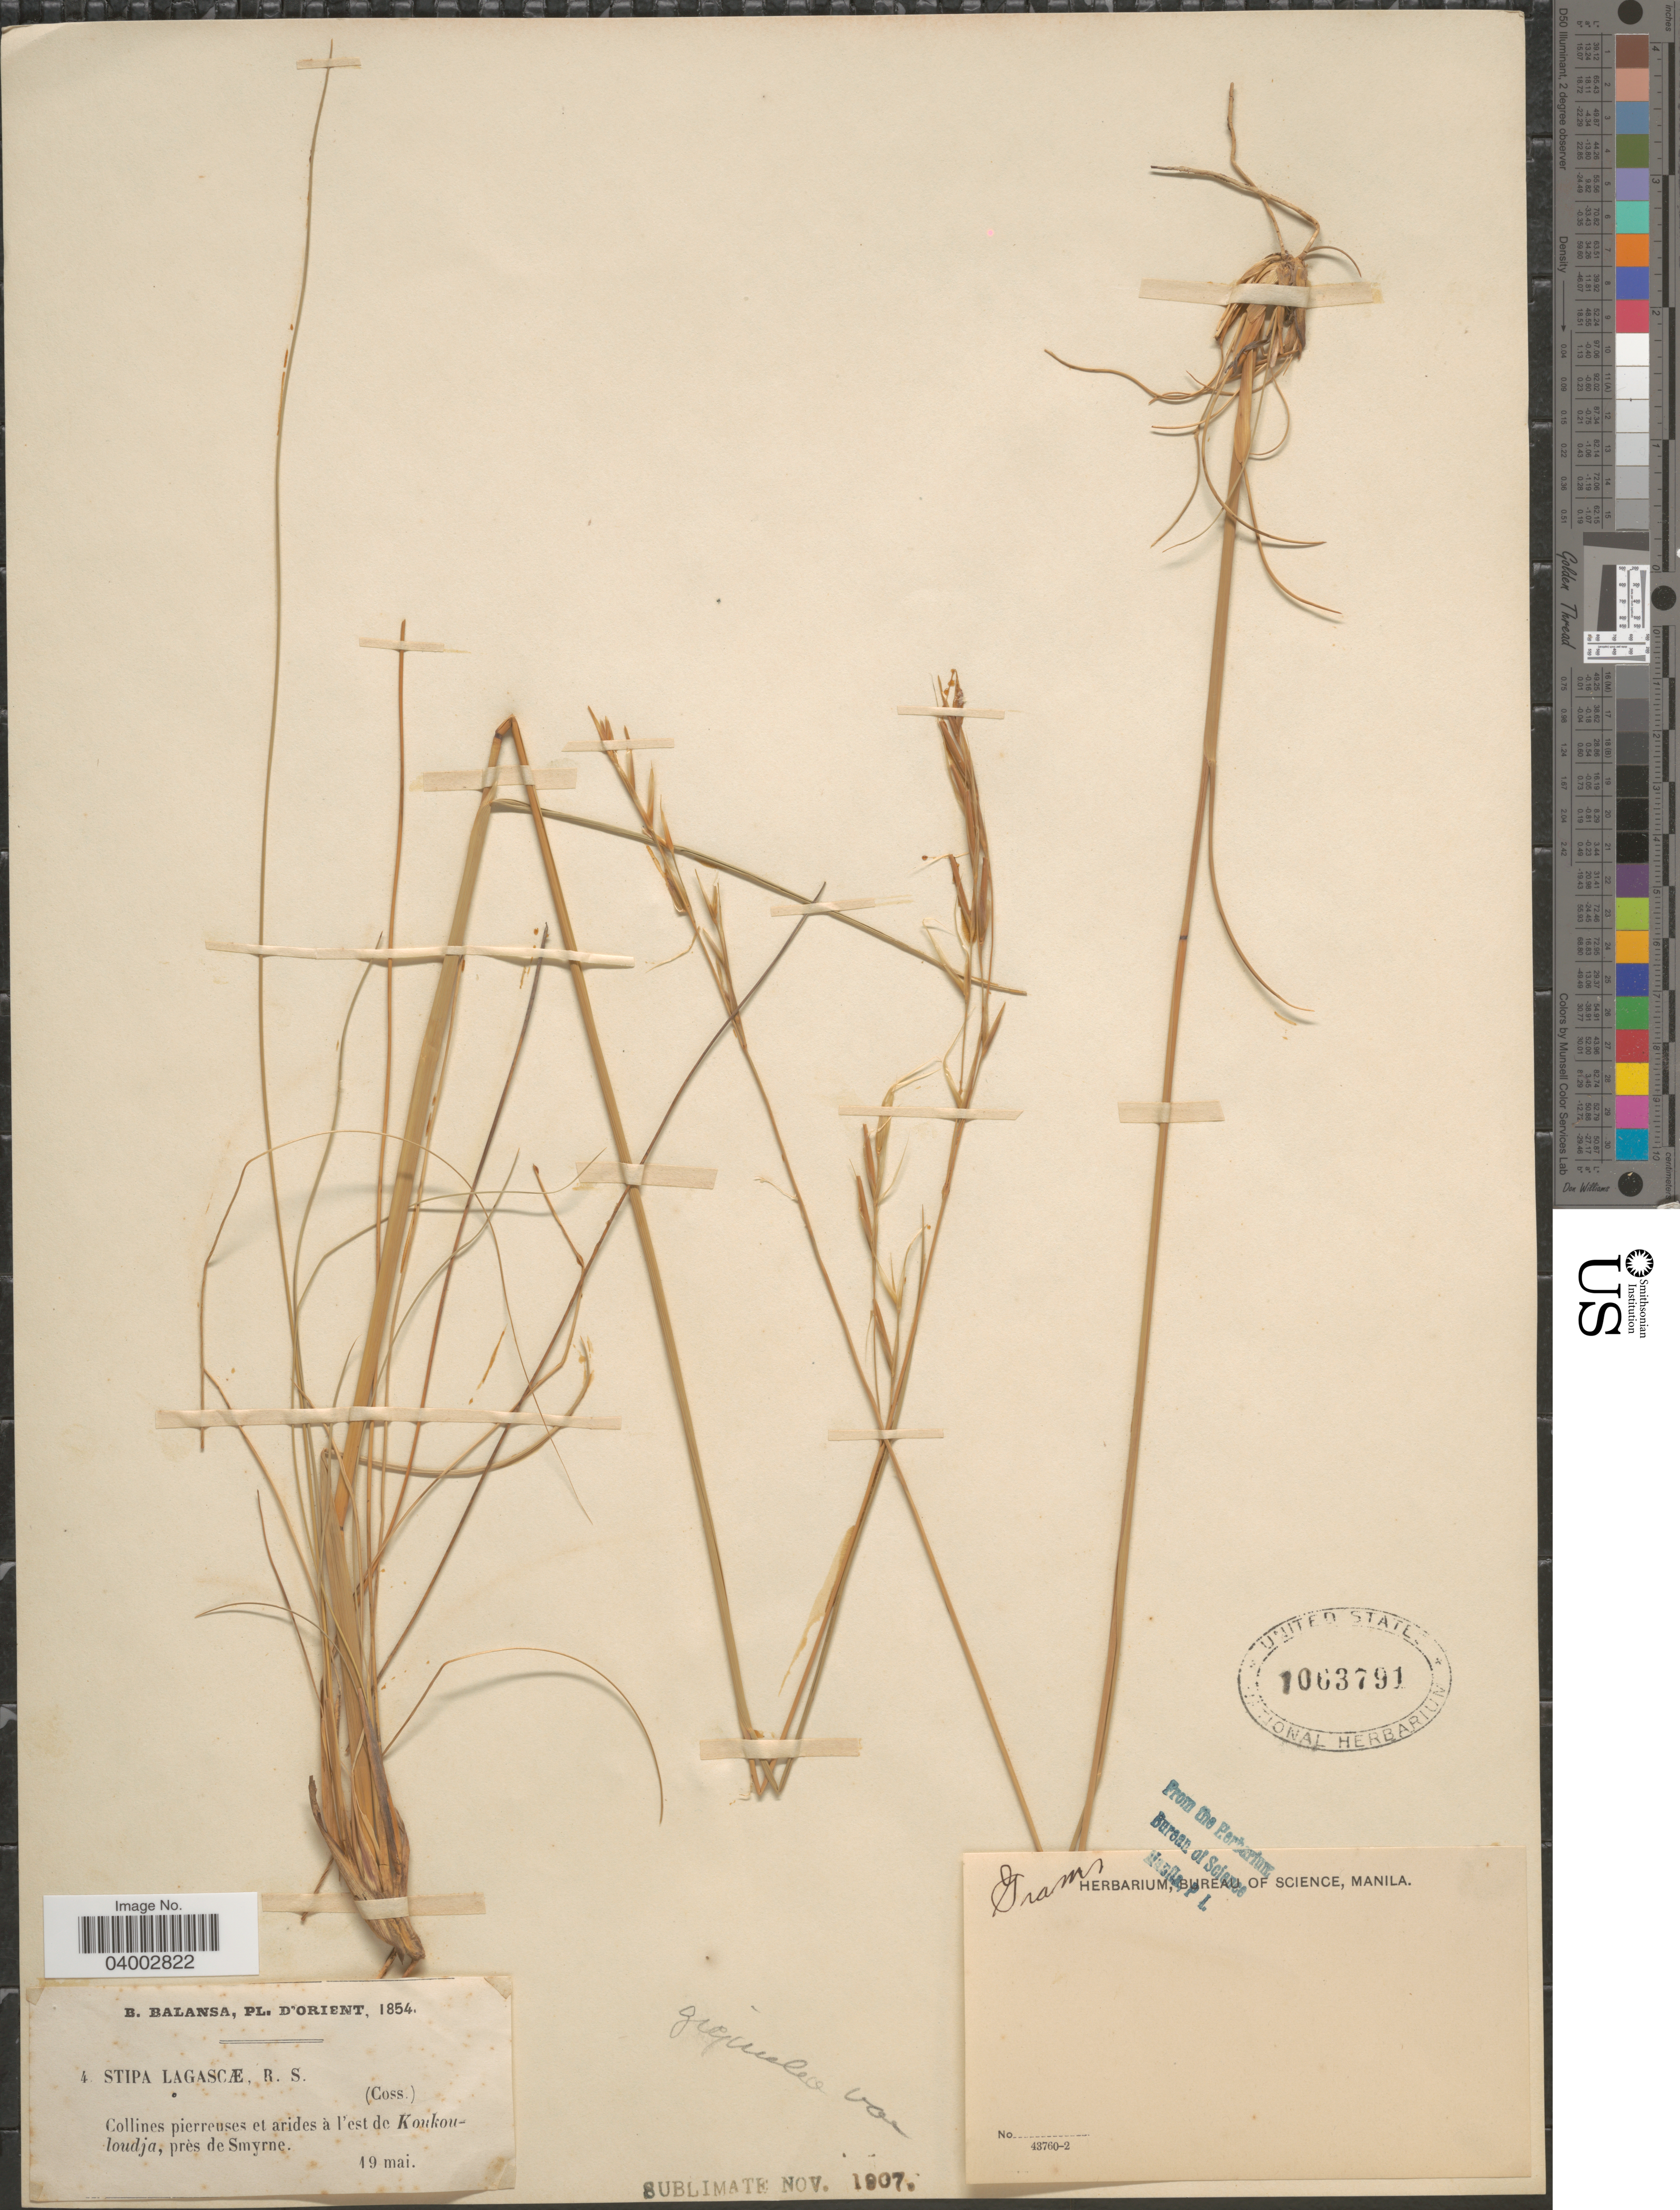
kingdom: Plantae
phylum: Tracheophyta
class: Liliopsida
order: Poales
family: Poaceae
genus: Stipa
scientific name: Stipa lagascae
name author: Schult. & Roem.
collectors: B. Balansa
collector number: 4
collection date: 1854-05-19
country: Turkey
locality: D'Orient. Collines pierreuses et arides à l'est de Koukouloudja, près de Smyrne.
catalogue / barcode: US 1063791